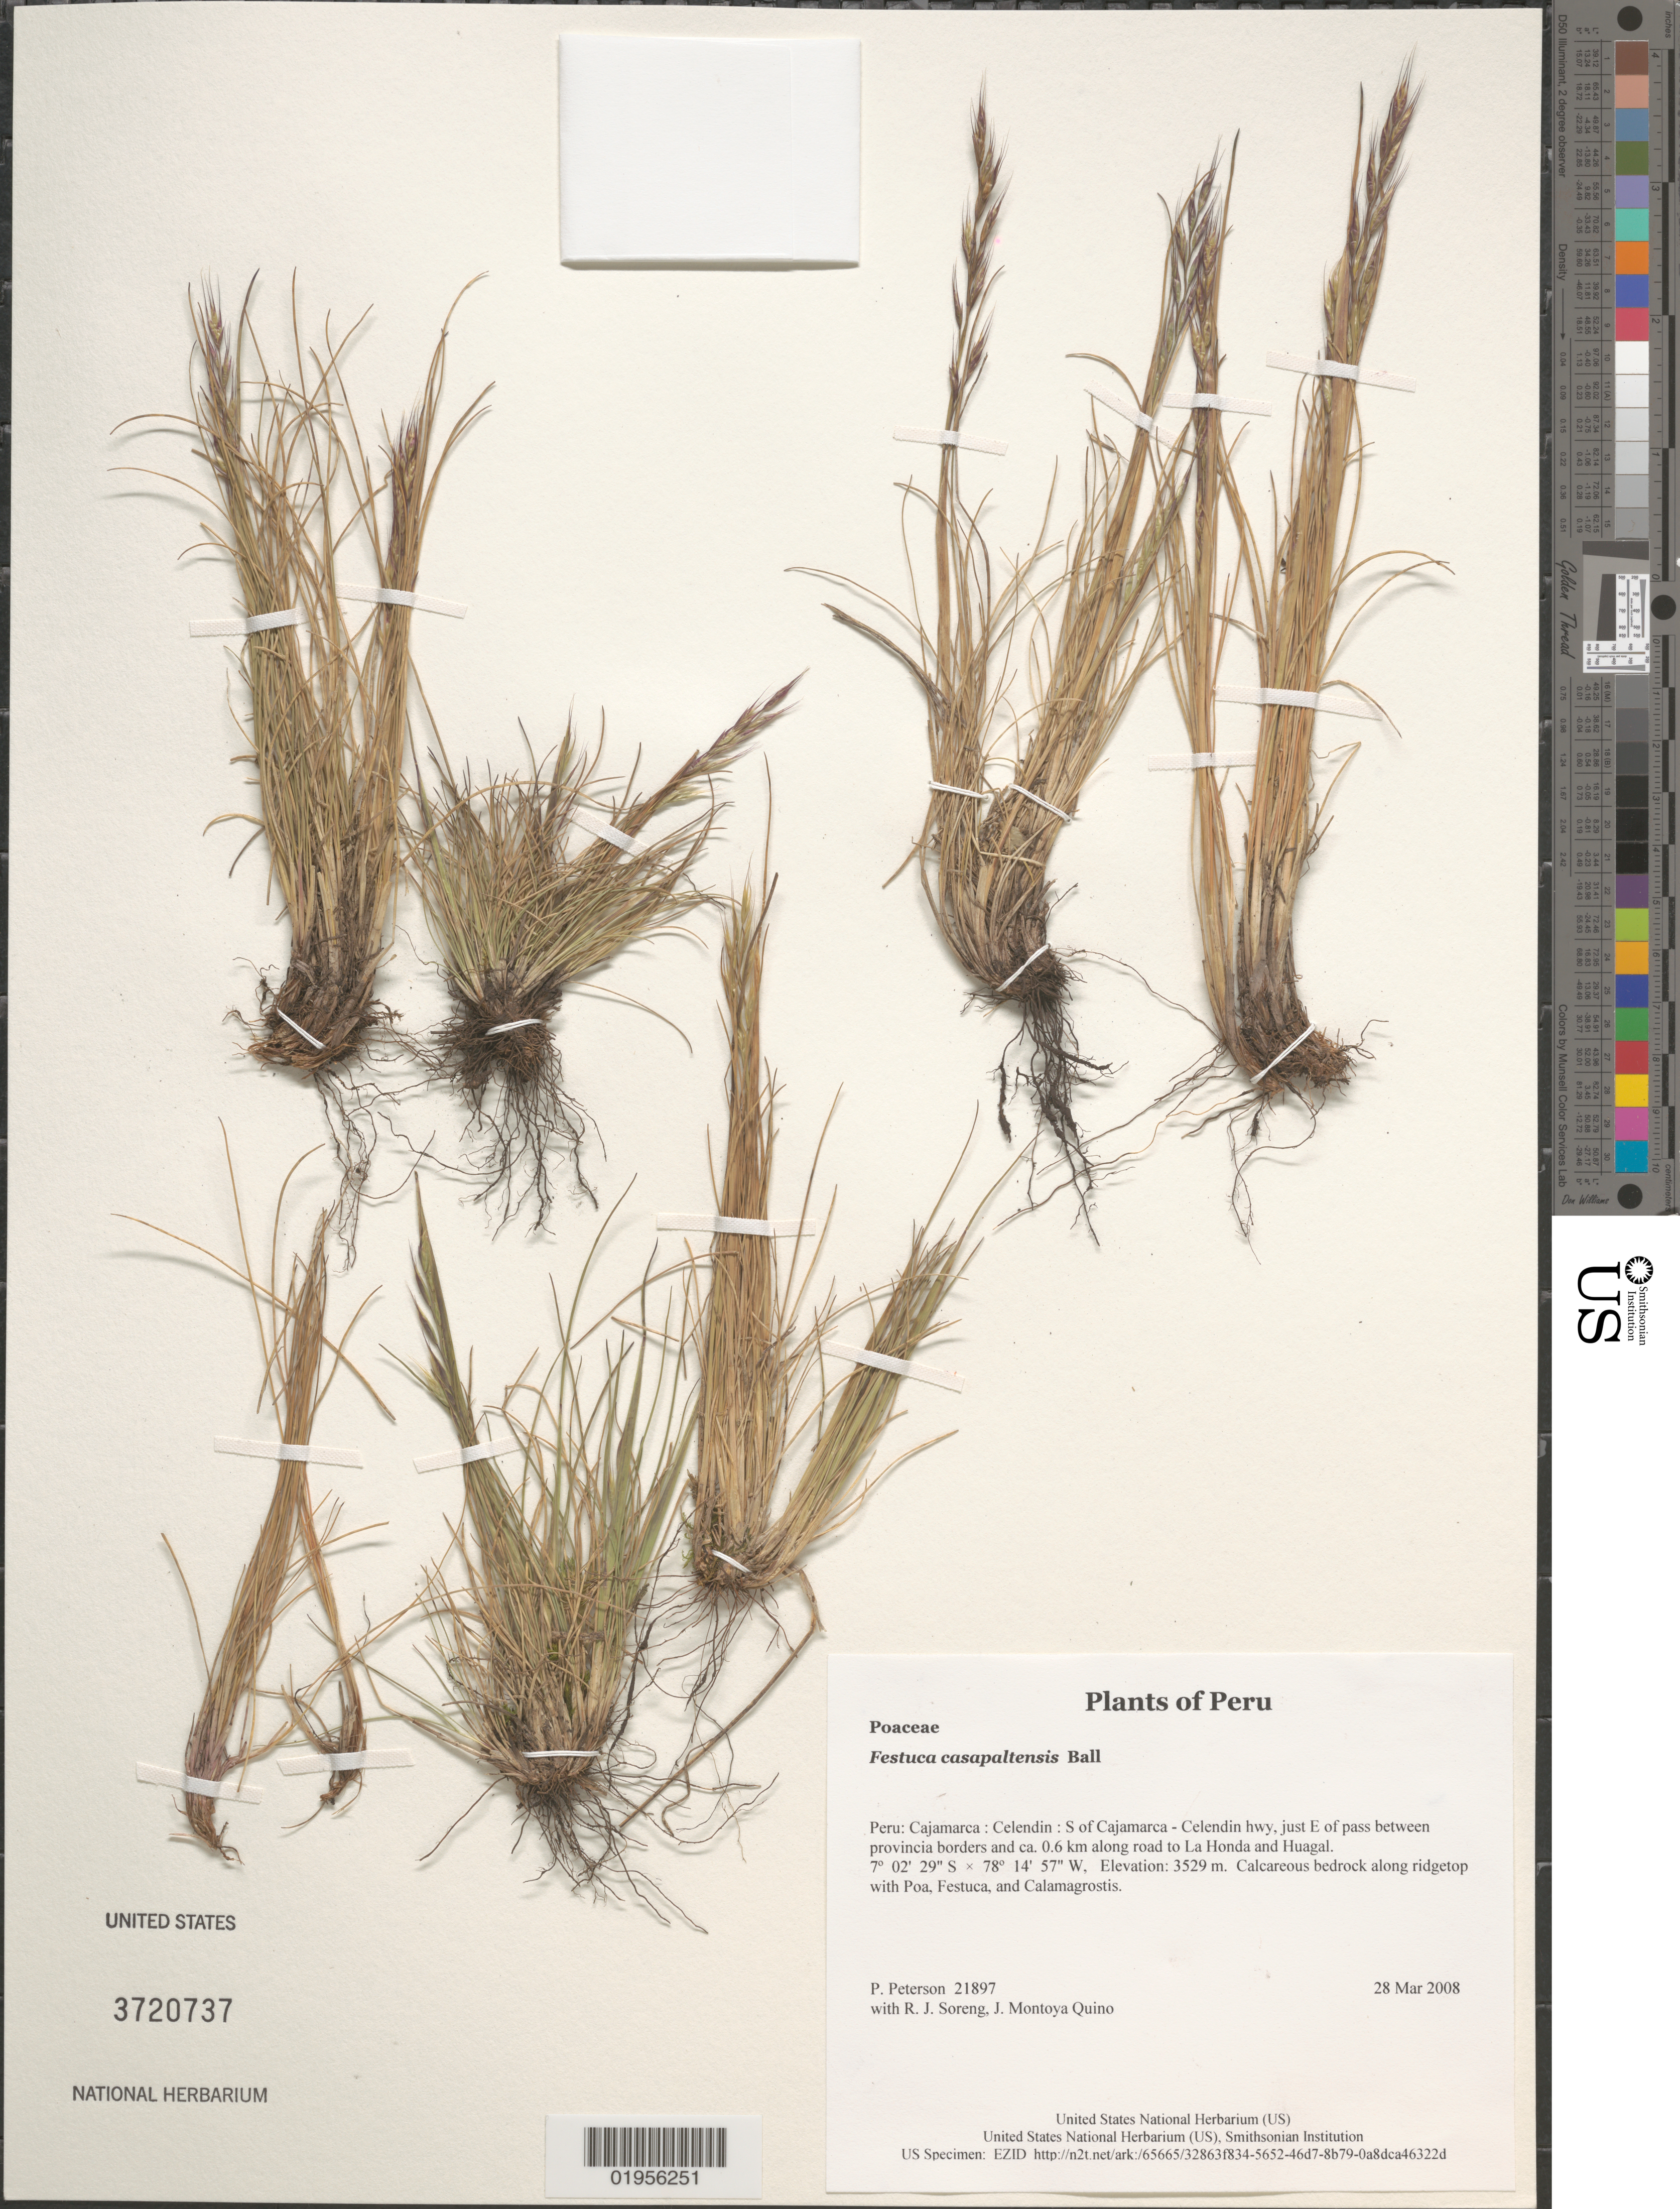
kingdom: Plantae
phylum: Tracheophyta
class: Liliopsida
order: Poales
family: Poaceae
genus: Festuca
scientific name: Festuca casapaltensis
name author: Ball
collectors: P. M. Peterson, R. J. Soreng & J. Montoya Quino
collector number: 21897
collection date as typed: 28 Mar 2008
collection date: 2008-03-28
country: Peru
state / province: Cajamarca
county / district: Celendín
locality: S of Cajamarca - Celendin hwy, just E of pass between provincia borders and ca. 0.6 km along road to La Honda and Huagal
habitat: Calcareous bedrock along ridgetop with Poa, Festuca, and Calamagrostis.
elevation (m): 3529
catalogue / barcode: US 3720737